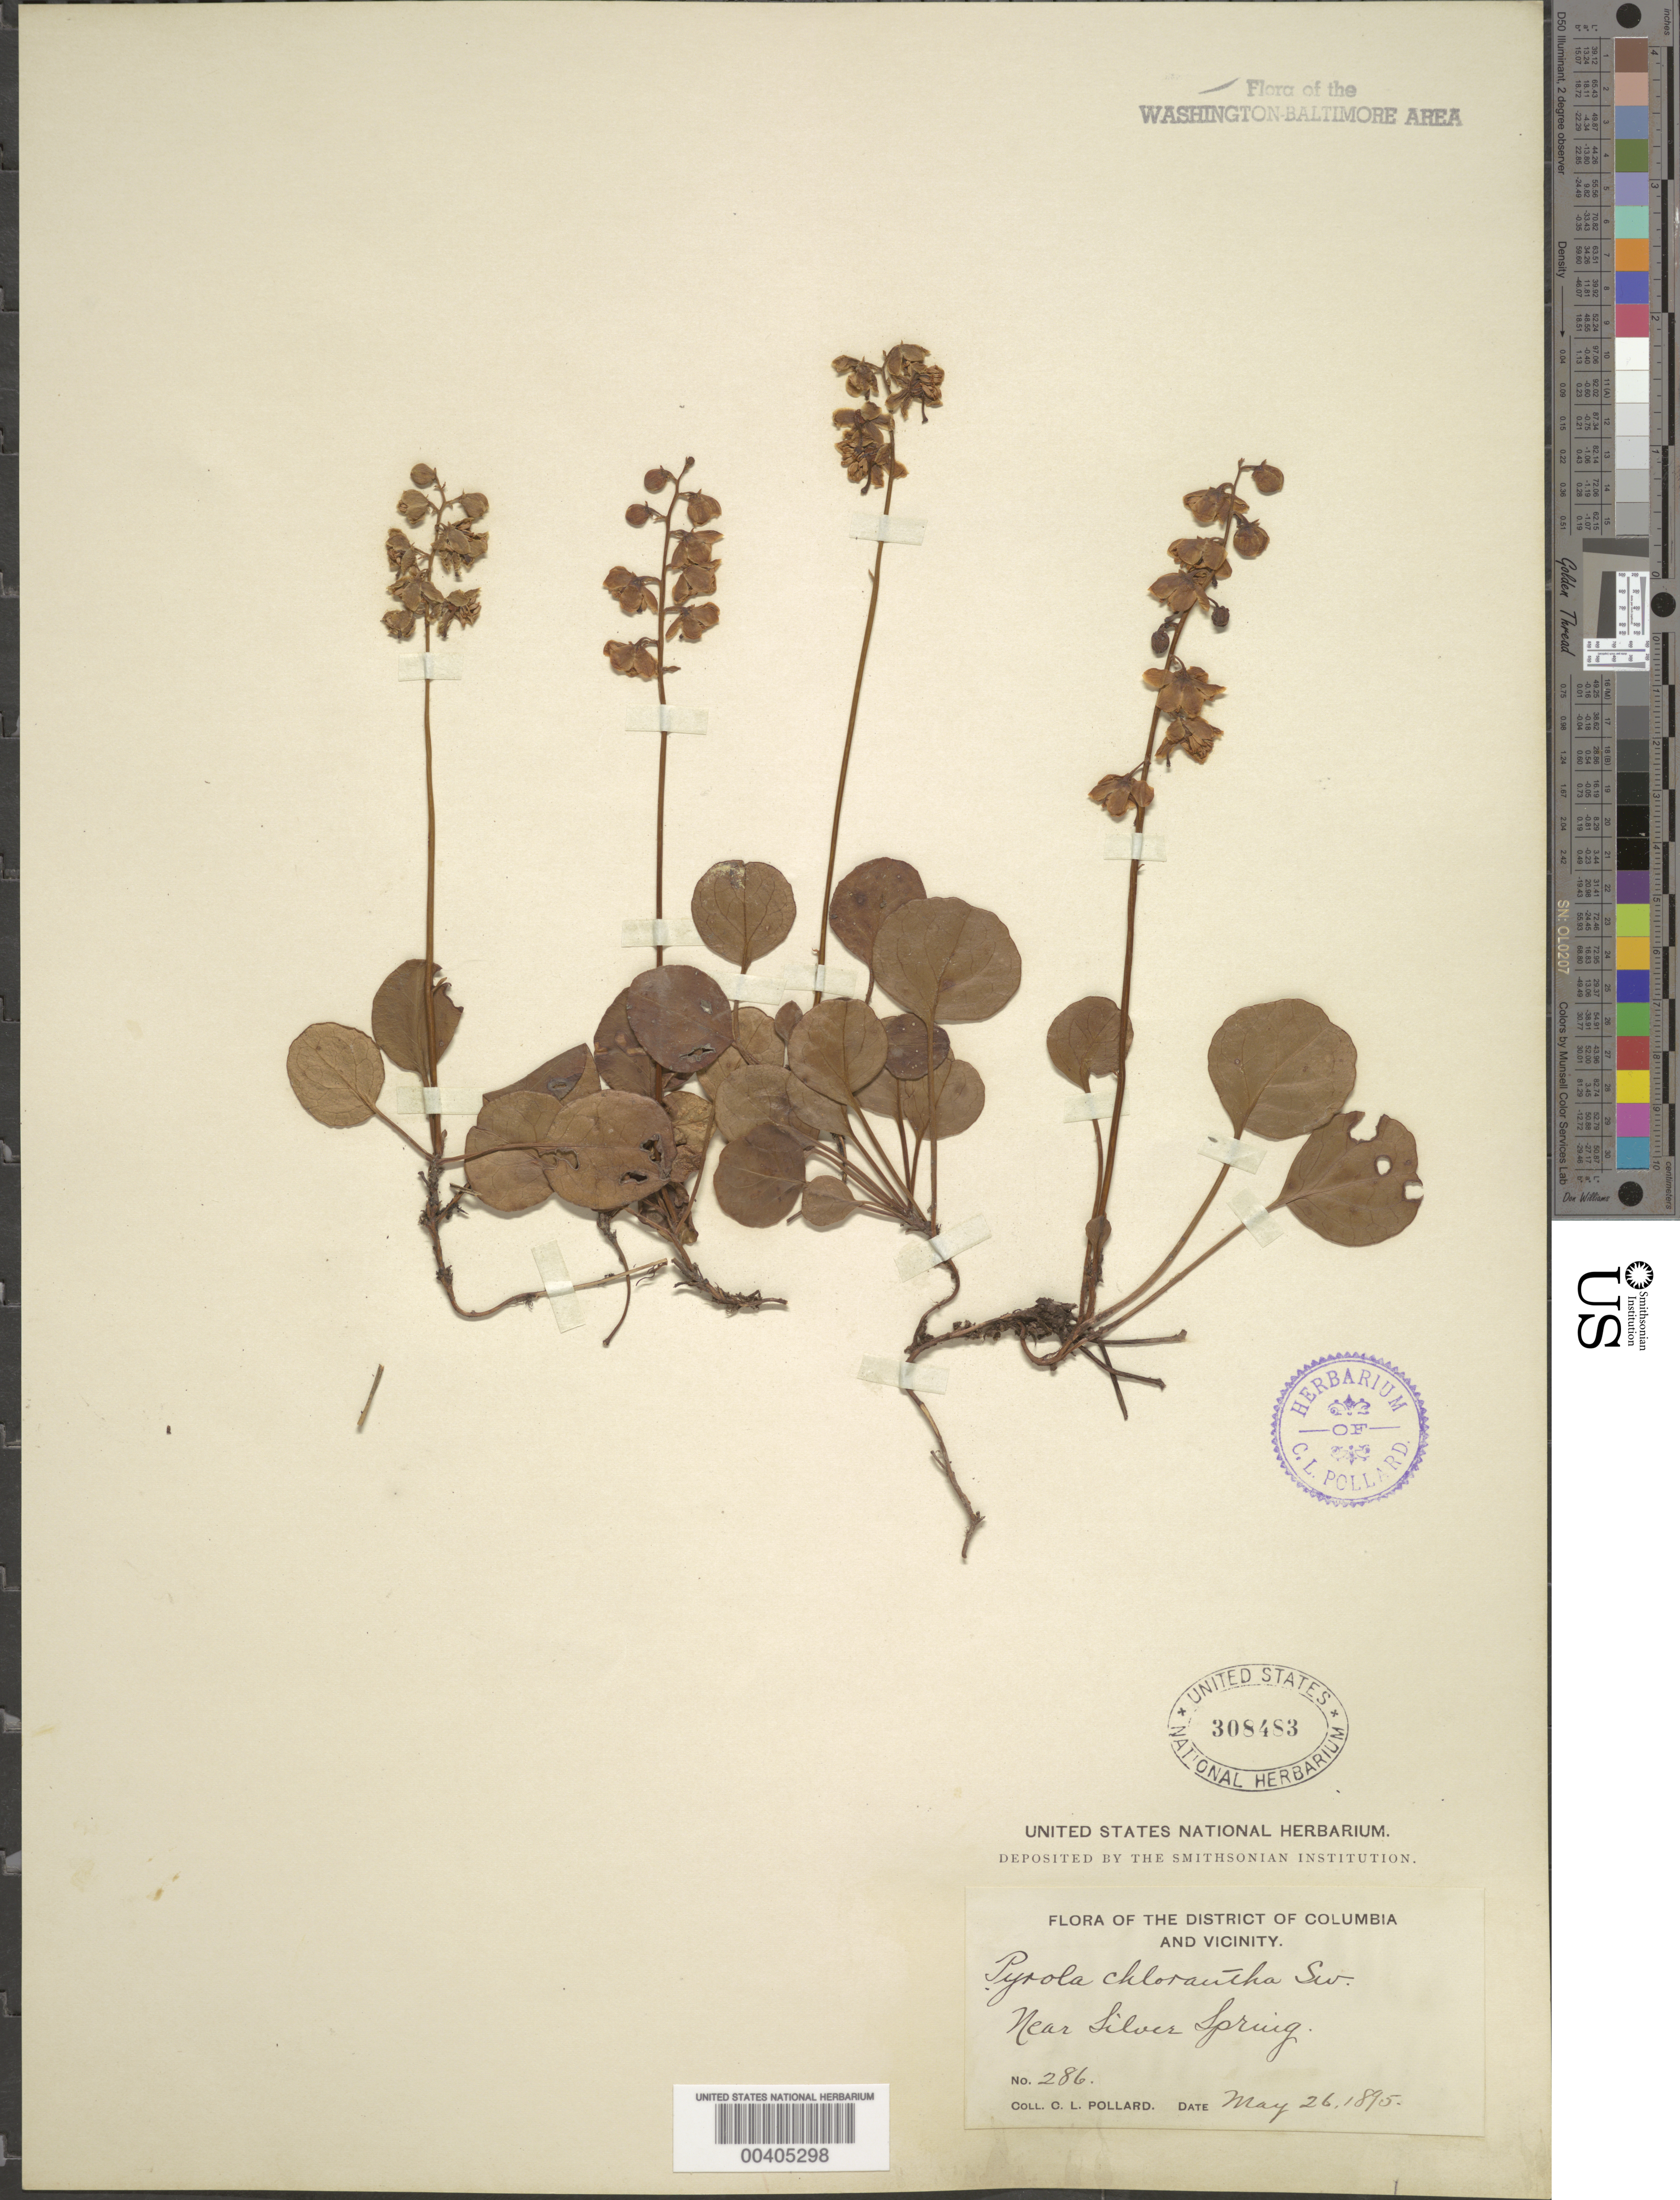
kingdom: Plantae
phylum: Tracheophyta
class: Magnoliopsida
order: Ericales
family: Ericaceae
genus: Pyrola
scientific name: Pyrola chlorantha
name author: Schweigg.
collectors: C. L. Pollard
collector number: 286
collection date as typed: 26 May 1895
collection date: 1895-05-26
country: United States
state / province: Maryland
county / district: Montgomery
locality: Silver Spring area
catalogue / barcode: US 308483